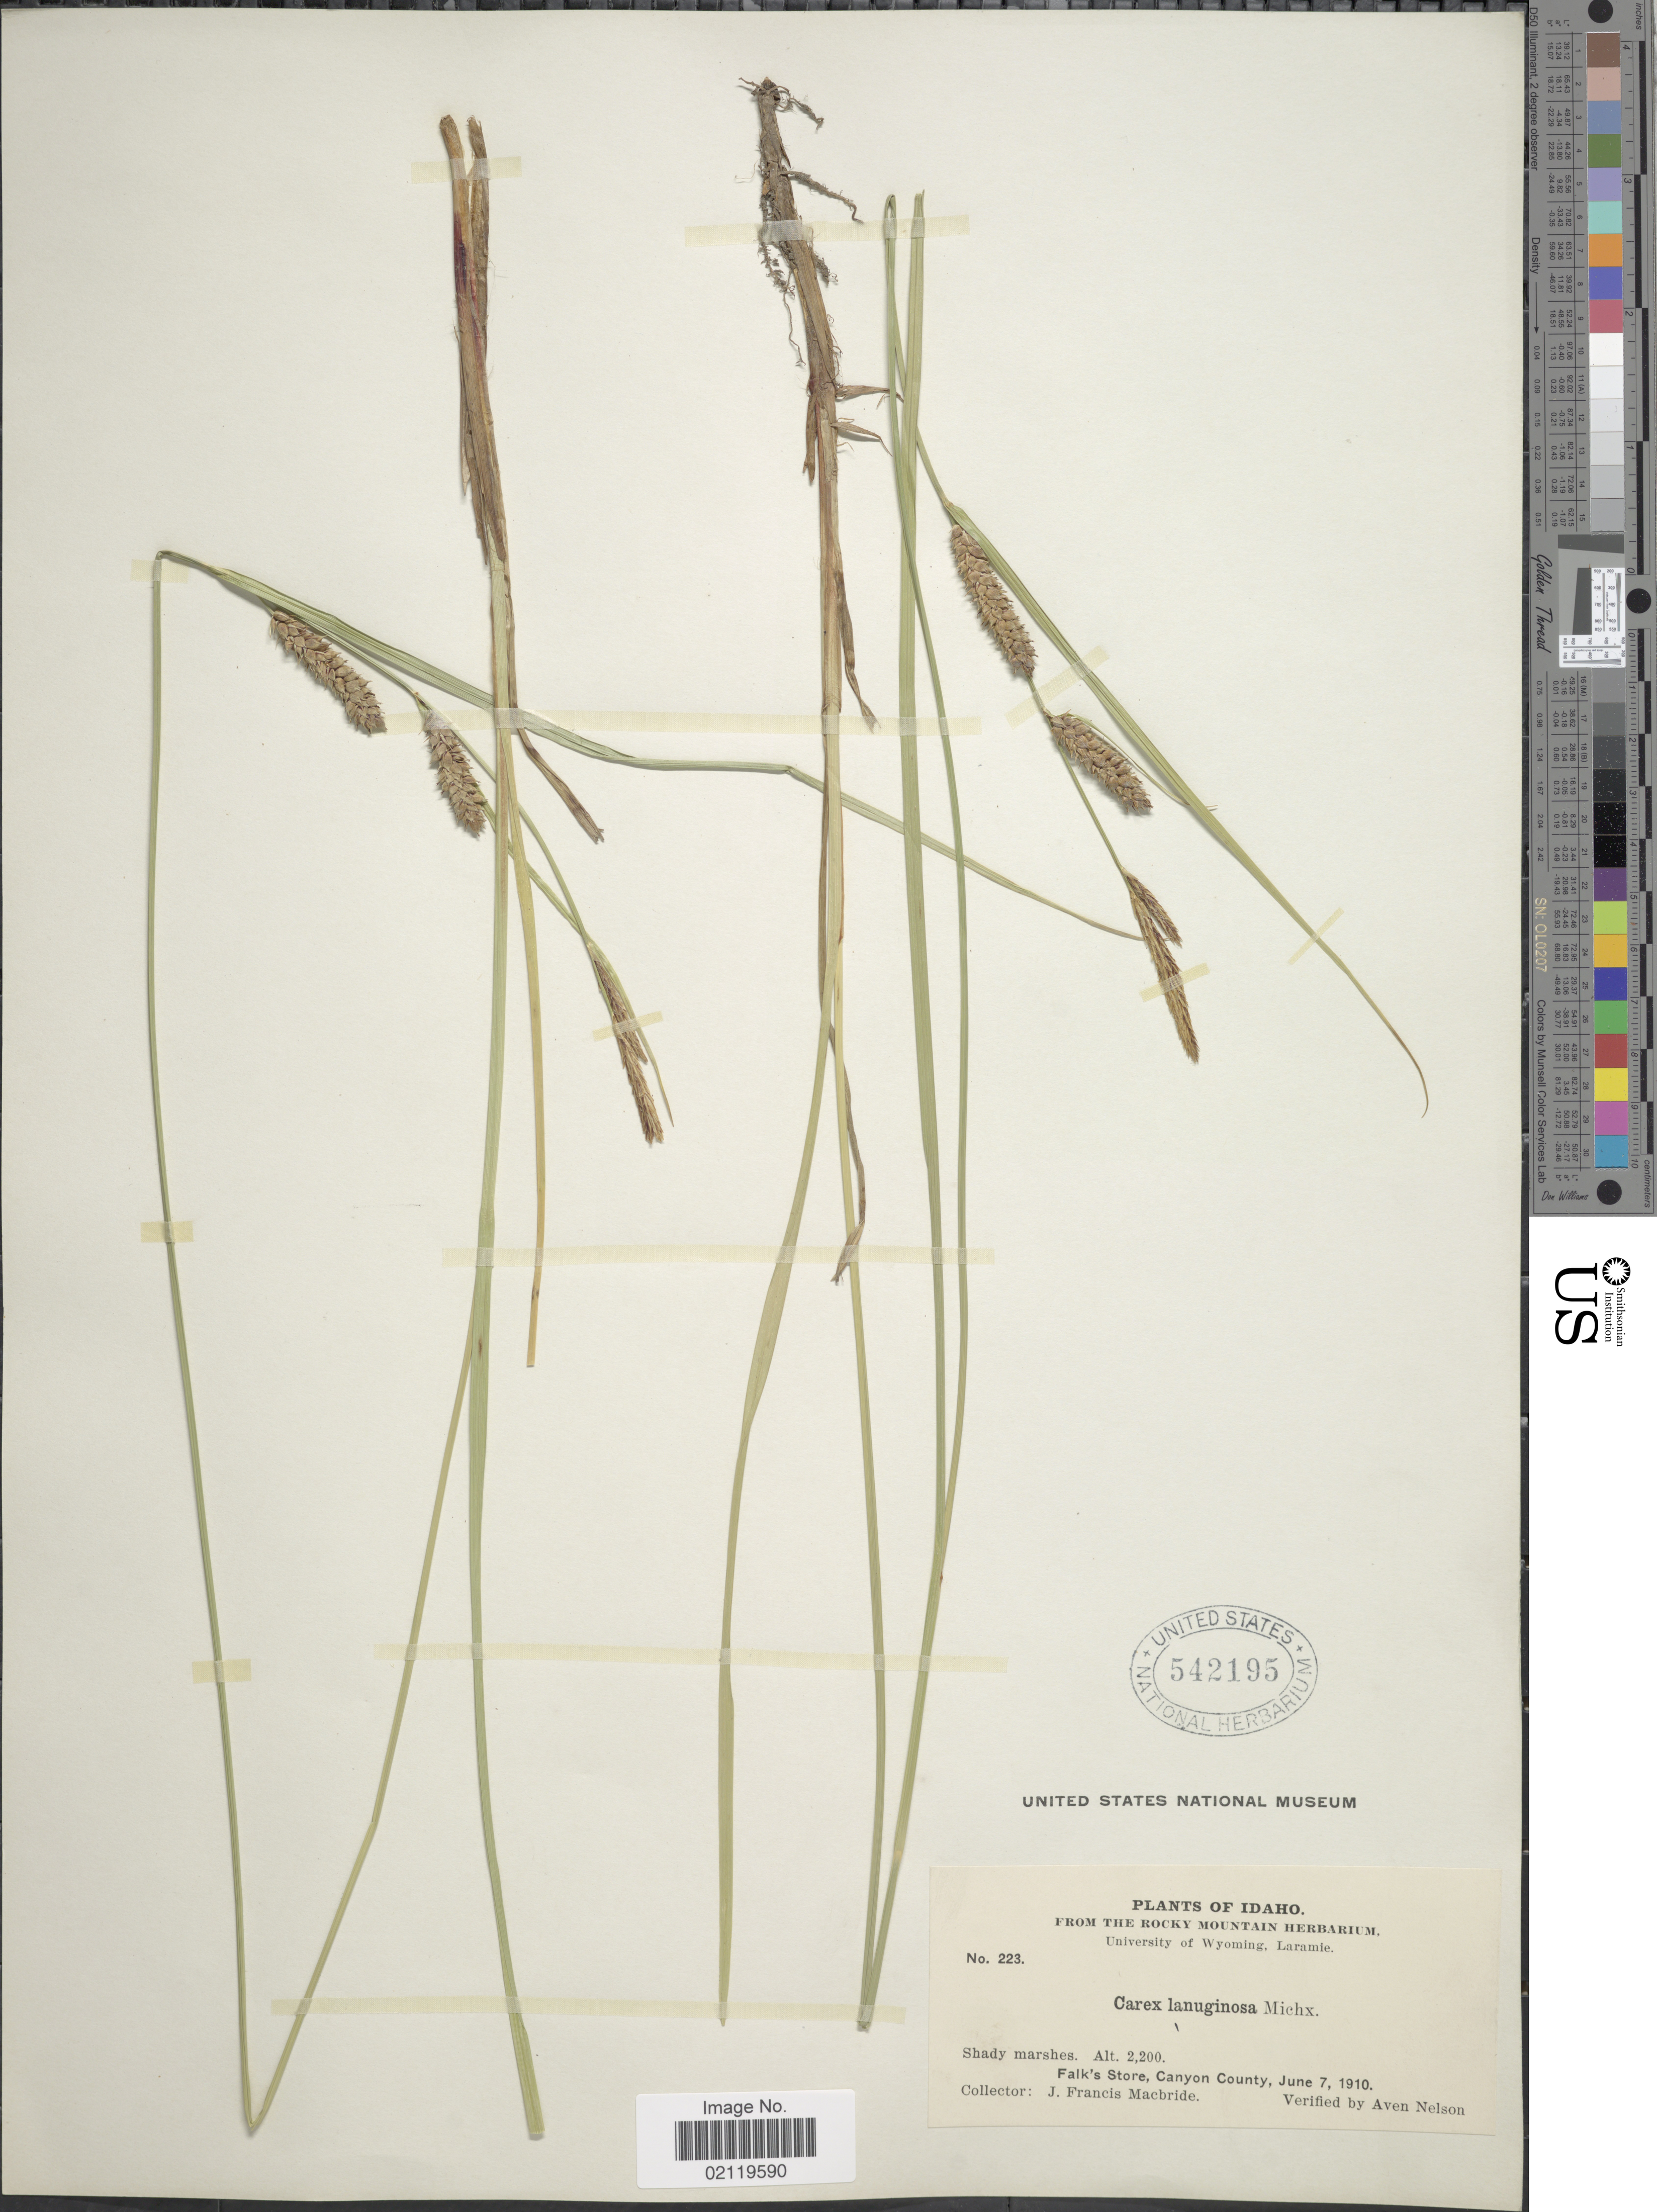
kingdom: Plantae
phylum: Tracheophyta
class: Liliopsida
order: Poales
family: Cyperaceae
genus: Carex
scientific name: Carex pellita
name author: Muhl. ex Willd.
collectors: J. F. Macbride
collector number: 223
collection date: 1910-06-07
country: United States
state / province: Idaho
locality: Sahdy marshes. Falk's Store, Canyon County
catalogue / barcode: US 542195